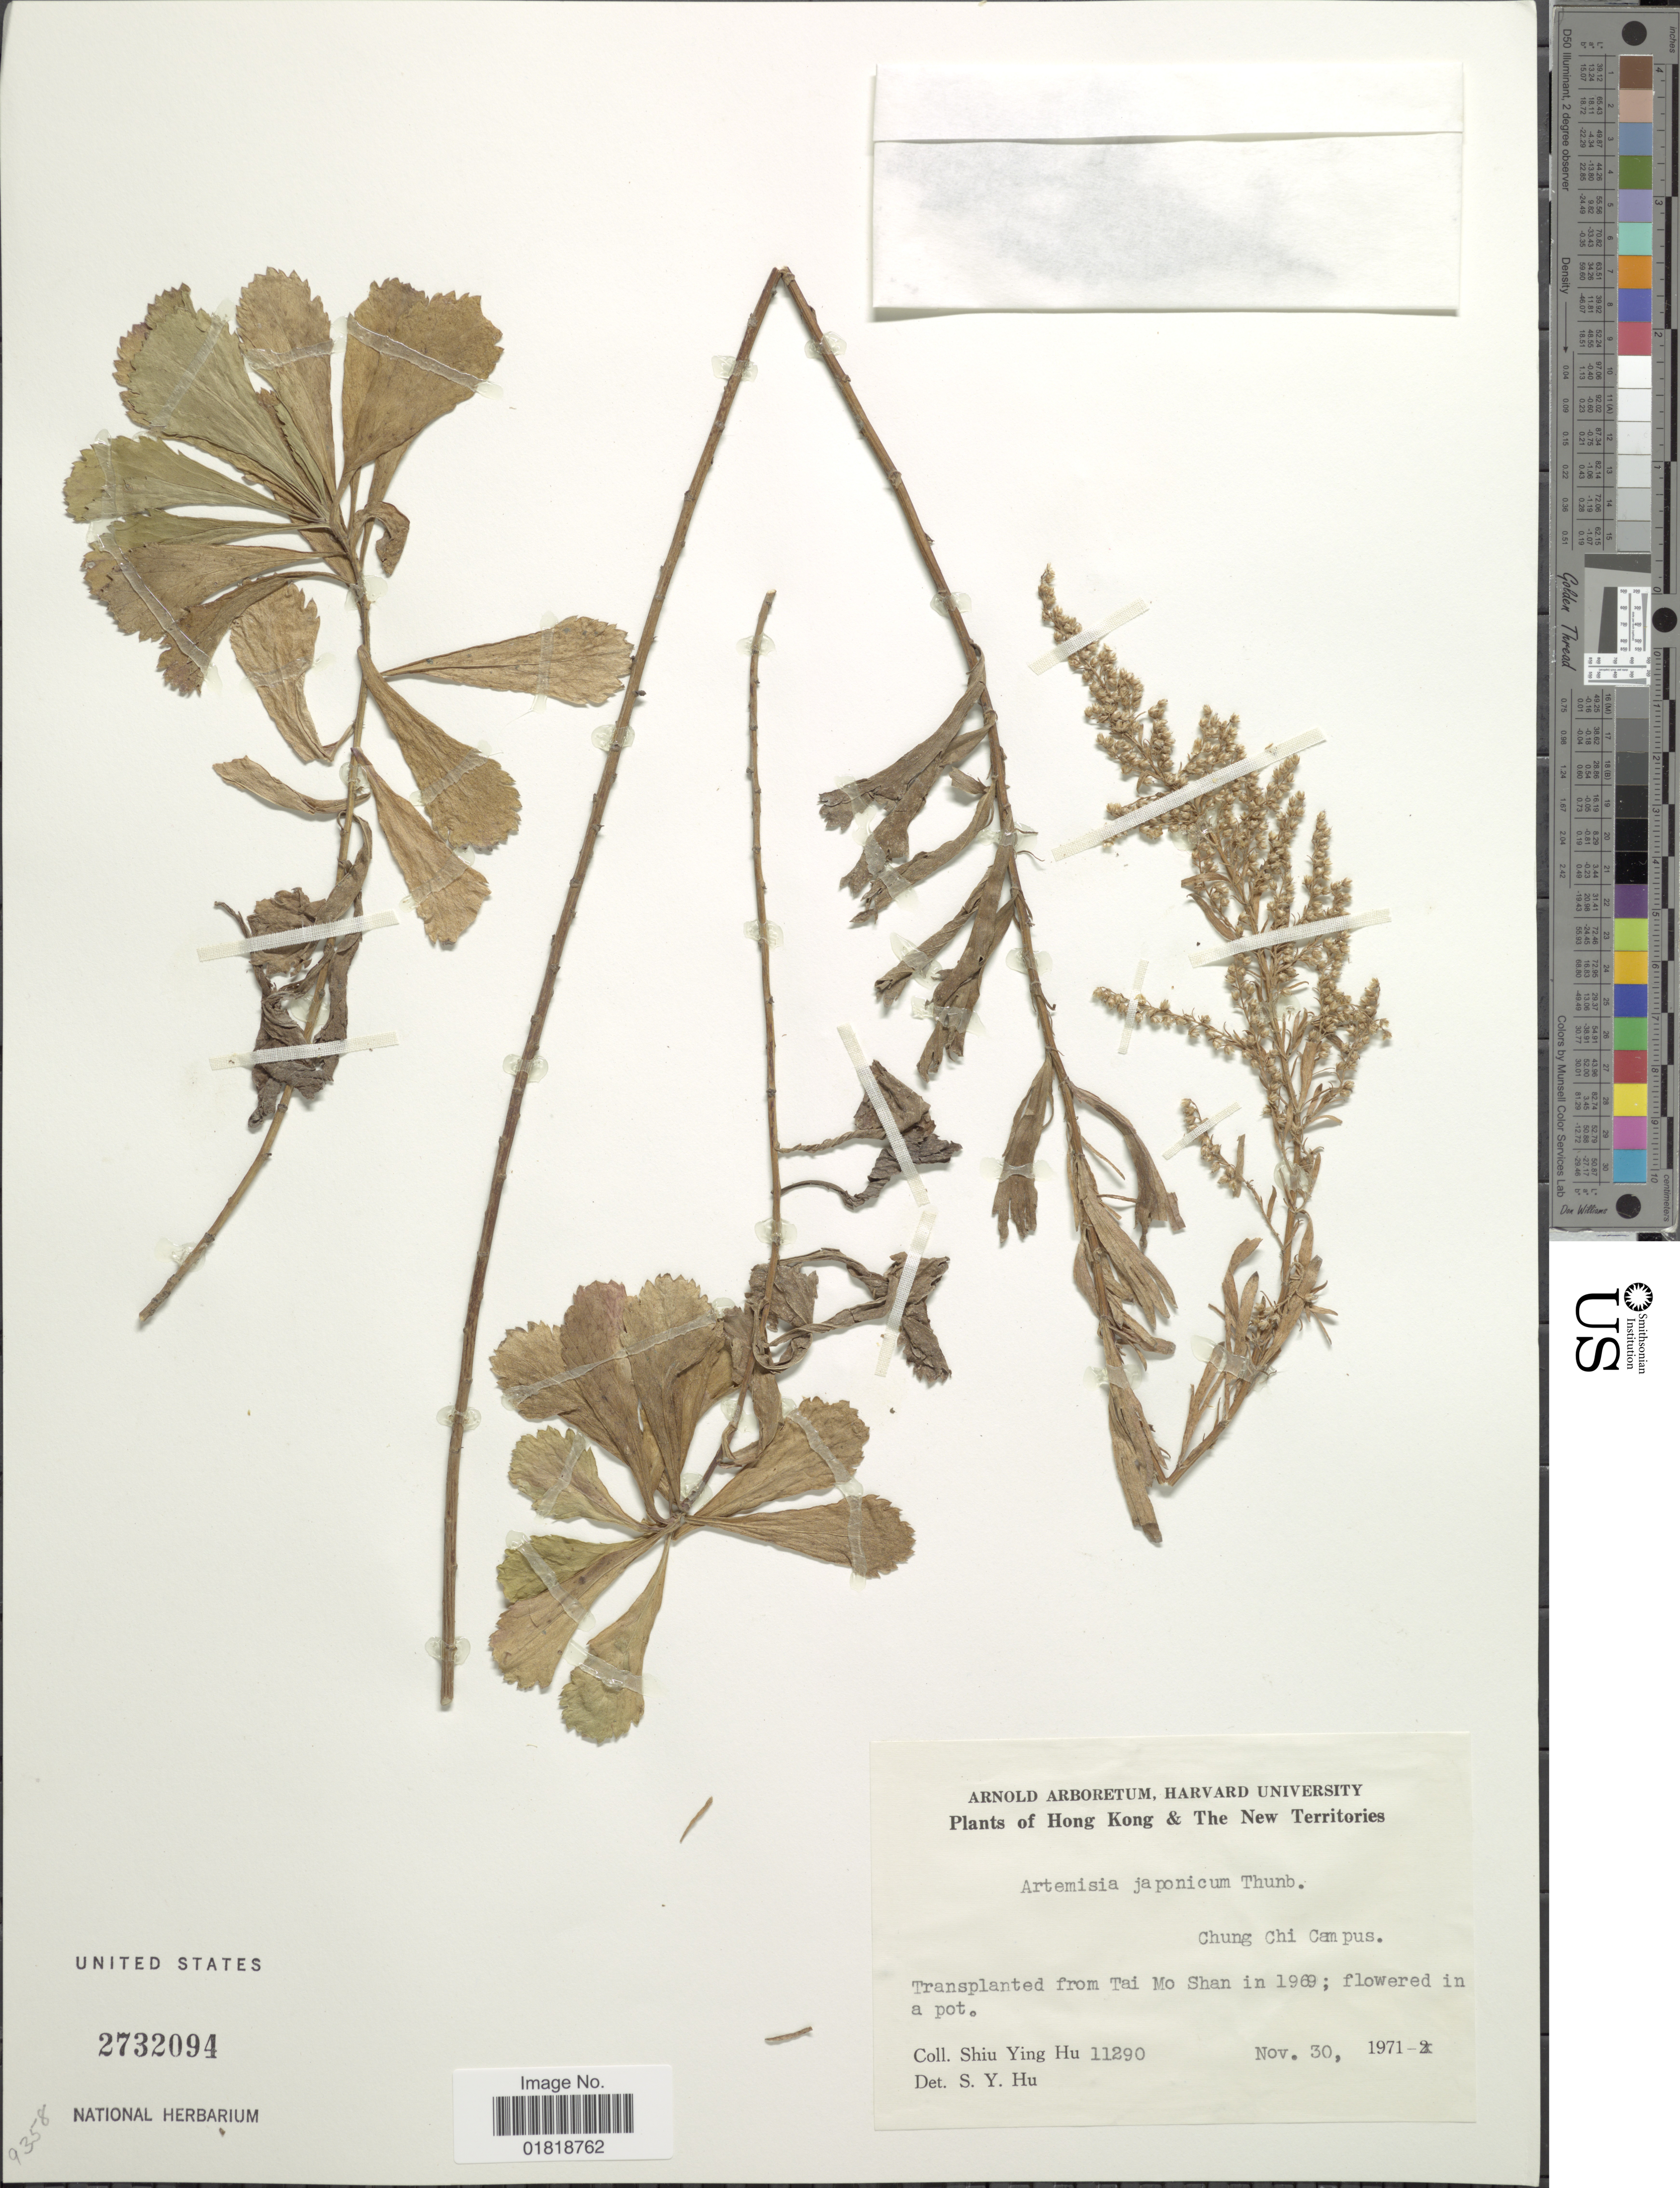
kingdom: Plantae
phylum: Tracheophyta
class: Magnoliopsida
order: Asterales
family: Asteraceae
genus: Artemisia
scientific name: Artemisia japonica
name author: Thunb.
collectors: S. Y. Hu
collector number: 11290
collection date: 1971-11-30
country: China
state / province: Hong Kong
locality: Chung Chi Campus, transplanted from Tai Mo Shan in 1969, Hong Kong & The New Territories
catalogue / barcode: US 2732094